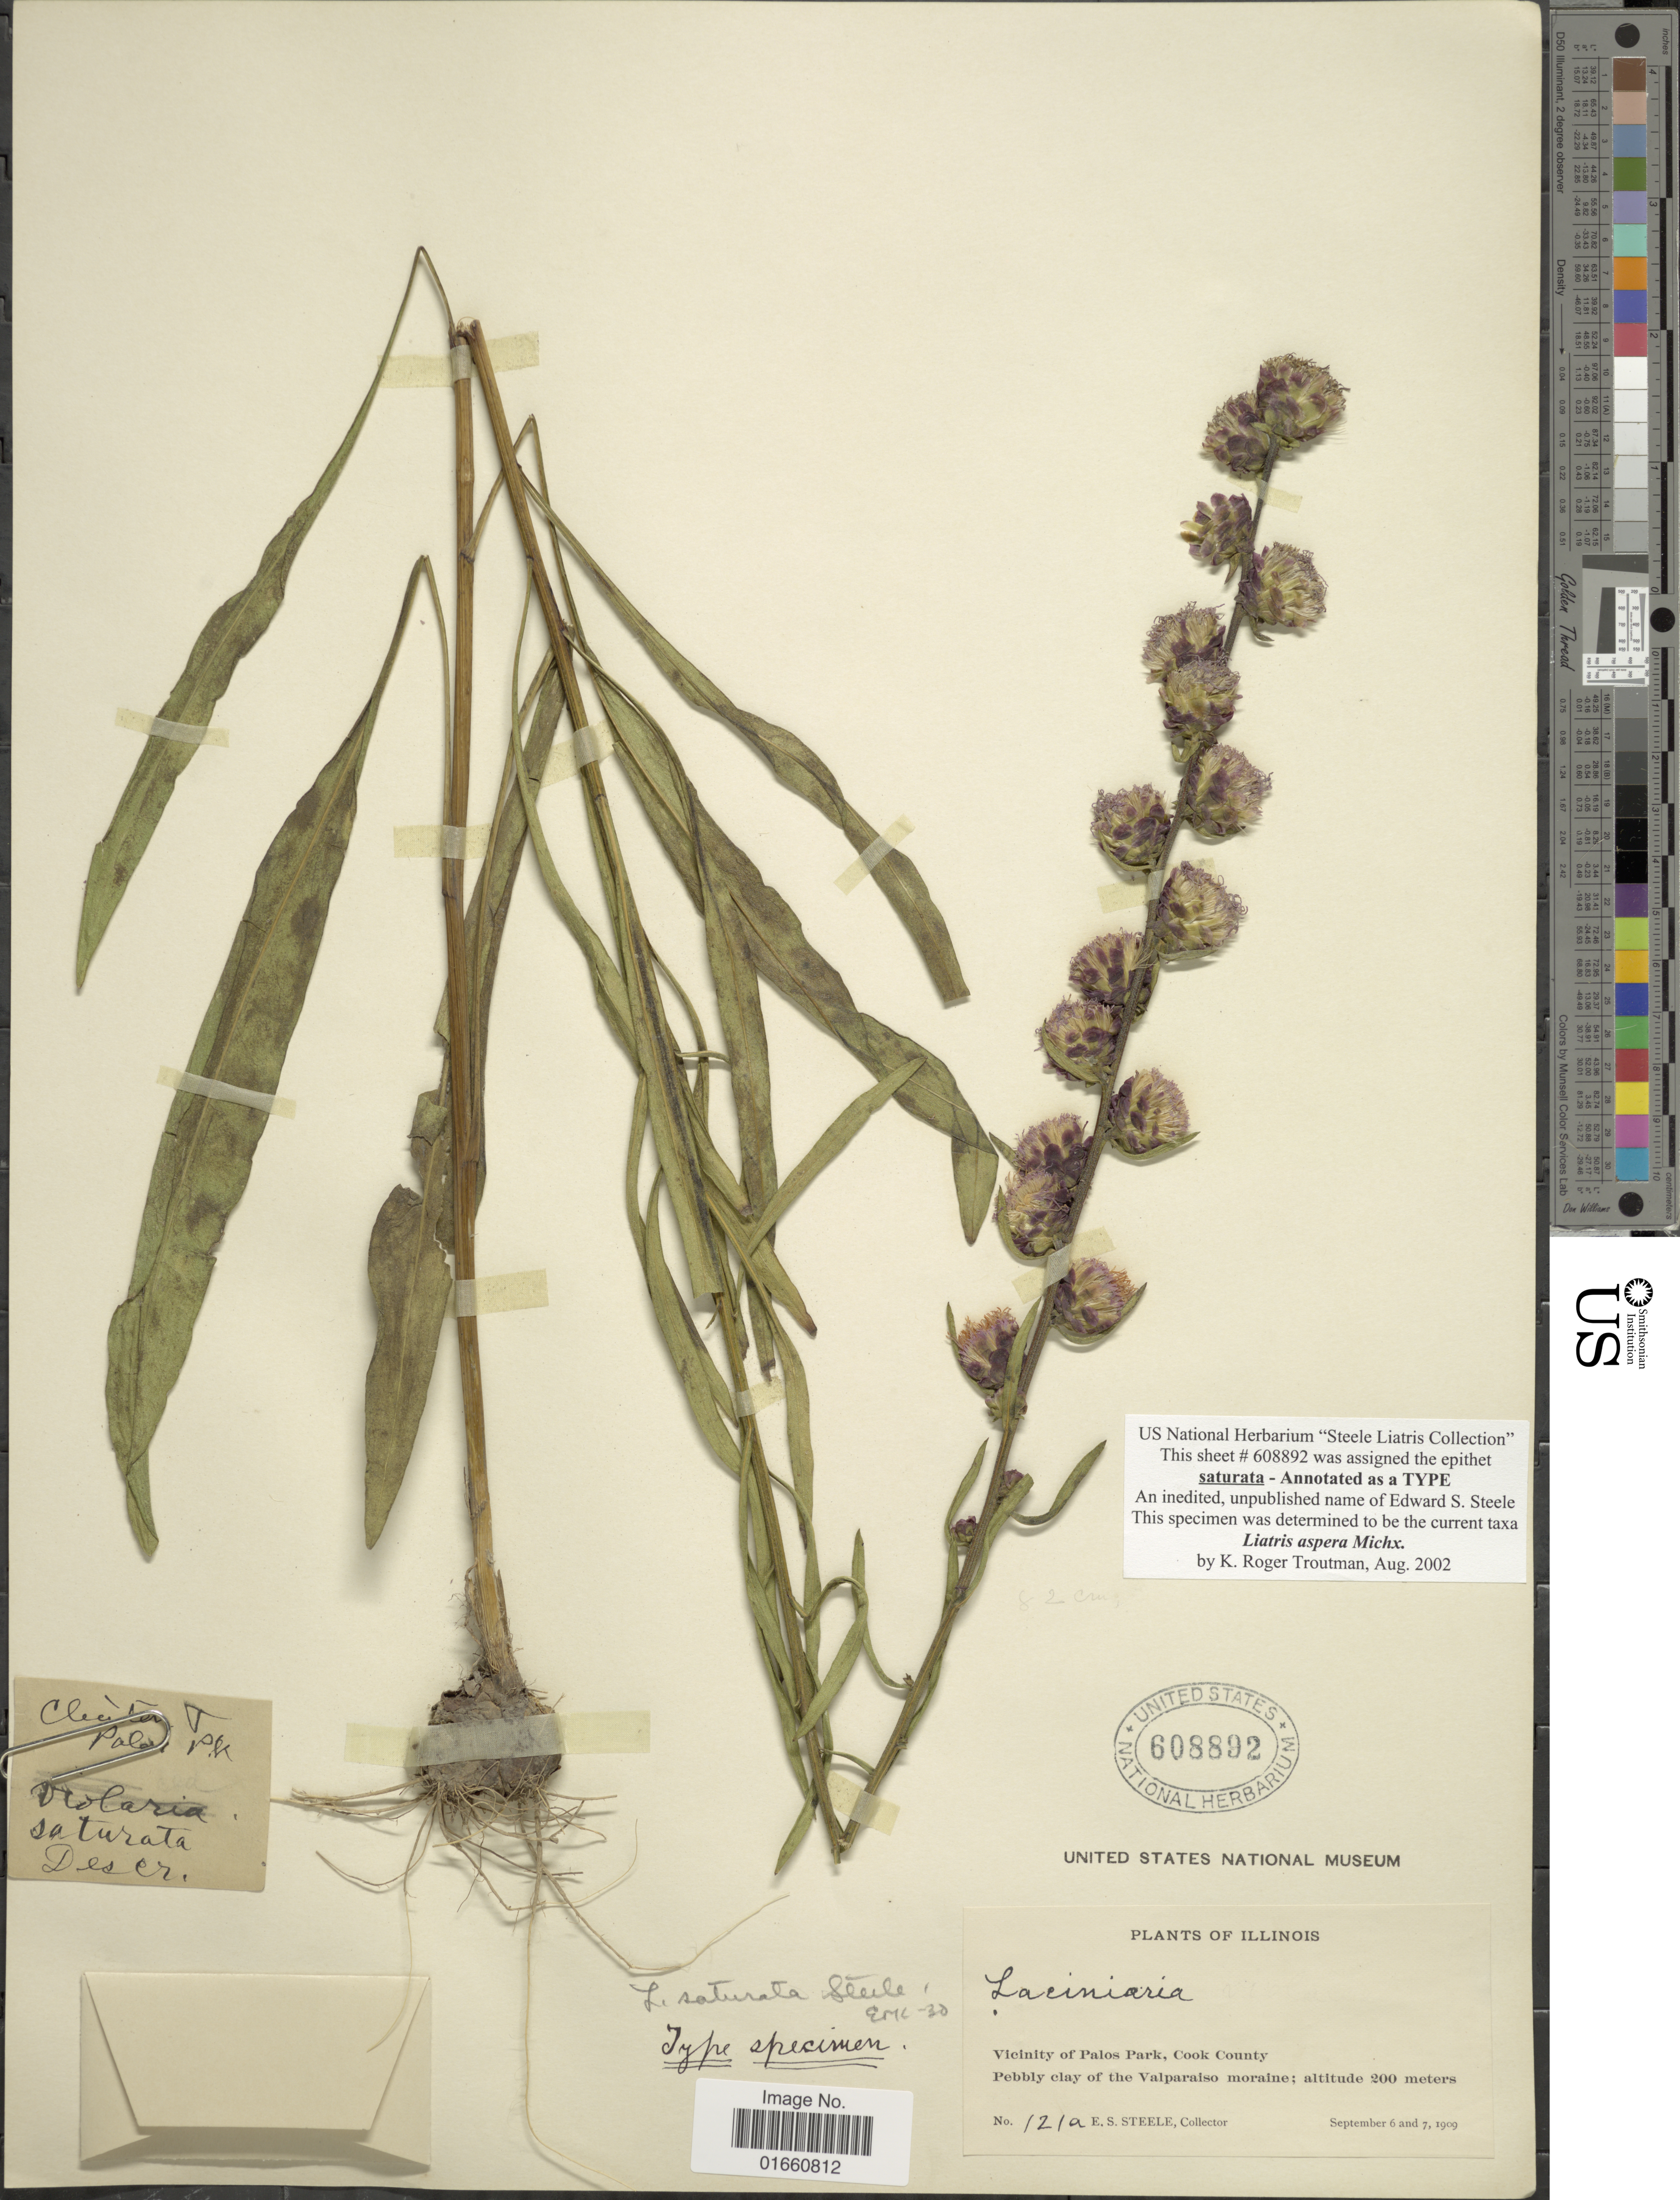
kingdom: Plantae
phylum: Tracheophyta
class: Magnoliopsida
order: Asterales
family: Asteraceae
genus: Liatris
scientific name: Liatris aspera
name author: Michx.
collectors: E. Steele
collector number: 121a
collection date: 1909-09-06/1909-09-07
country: United States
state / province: Illinois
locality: Vicinity of Palos Park, Cook County, Pebbly clay of the Valparaiso moraine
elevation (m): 200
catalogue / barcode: US 608892